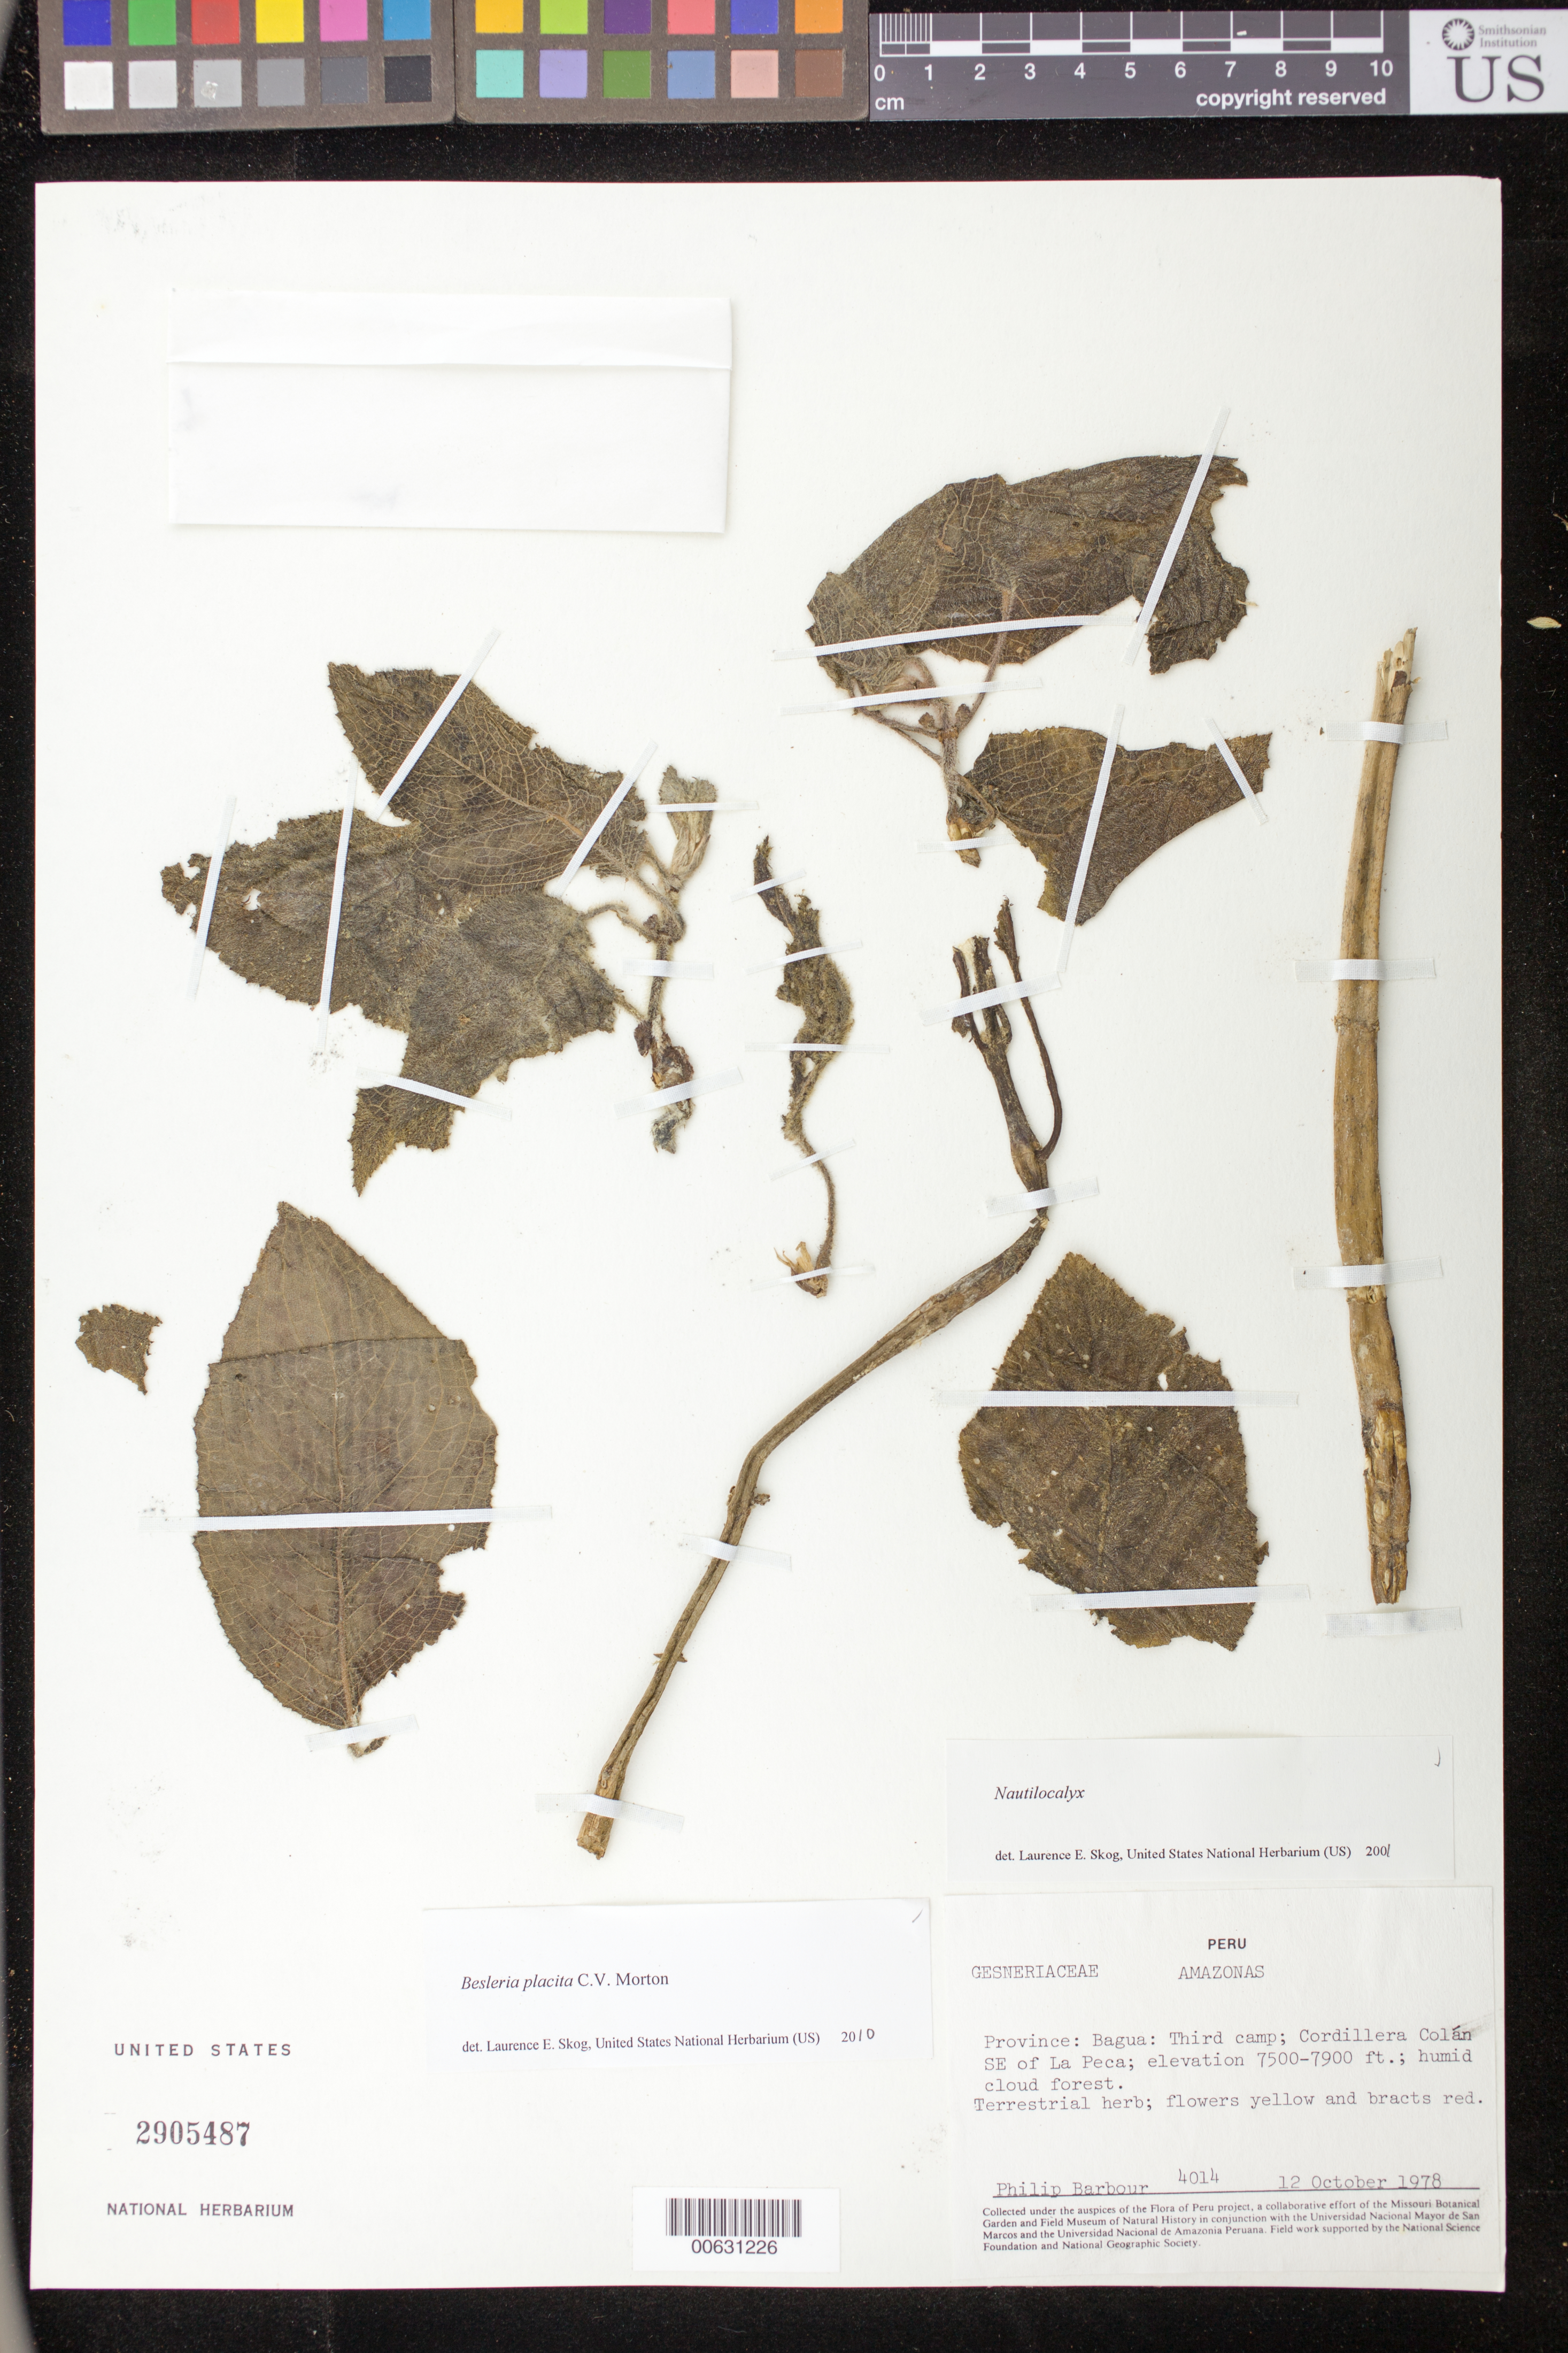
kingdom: Plantae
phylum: Tracheophyta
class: Magnoliopsida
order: Lamiales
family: Gesneriaceae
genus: Besleria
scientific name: Besleria placita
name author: C.V. Morton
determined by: Skog, Laurence E.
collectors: P. Barbour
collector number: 4014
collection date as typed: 12 Oct 1978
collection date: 1978-10-12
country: Peru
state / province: Amazonas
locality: Prov. Bagua; third camp, Cordillera Colán SE of La Peca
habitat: Humid cloud forest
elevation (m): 2286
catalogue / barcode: US 2905487